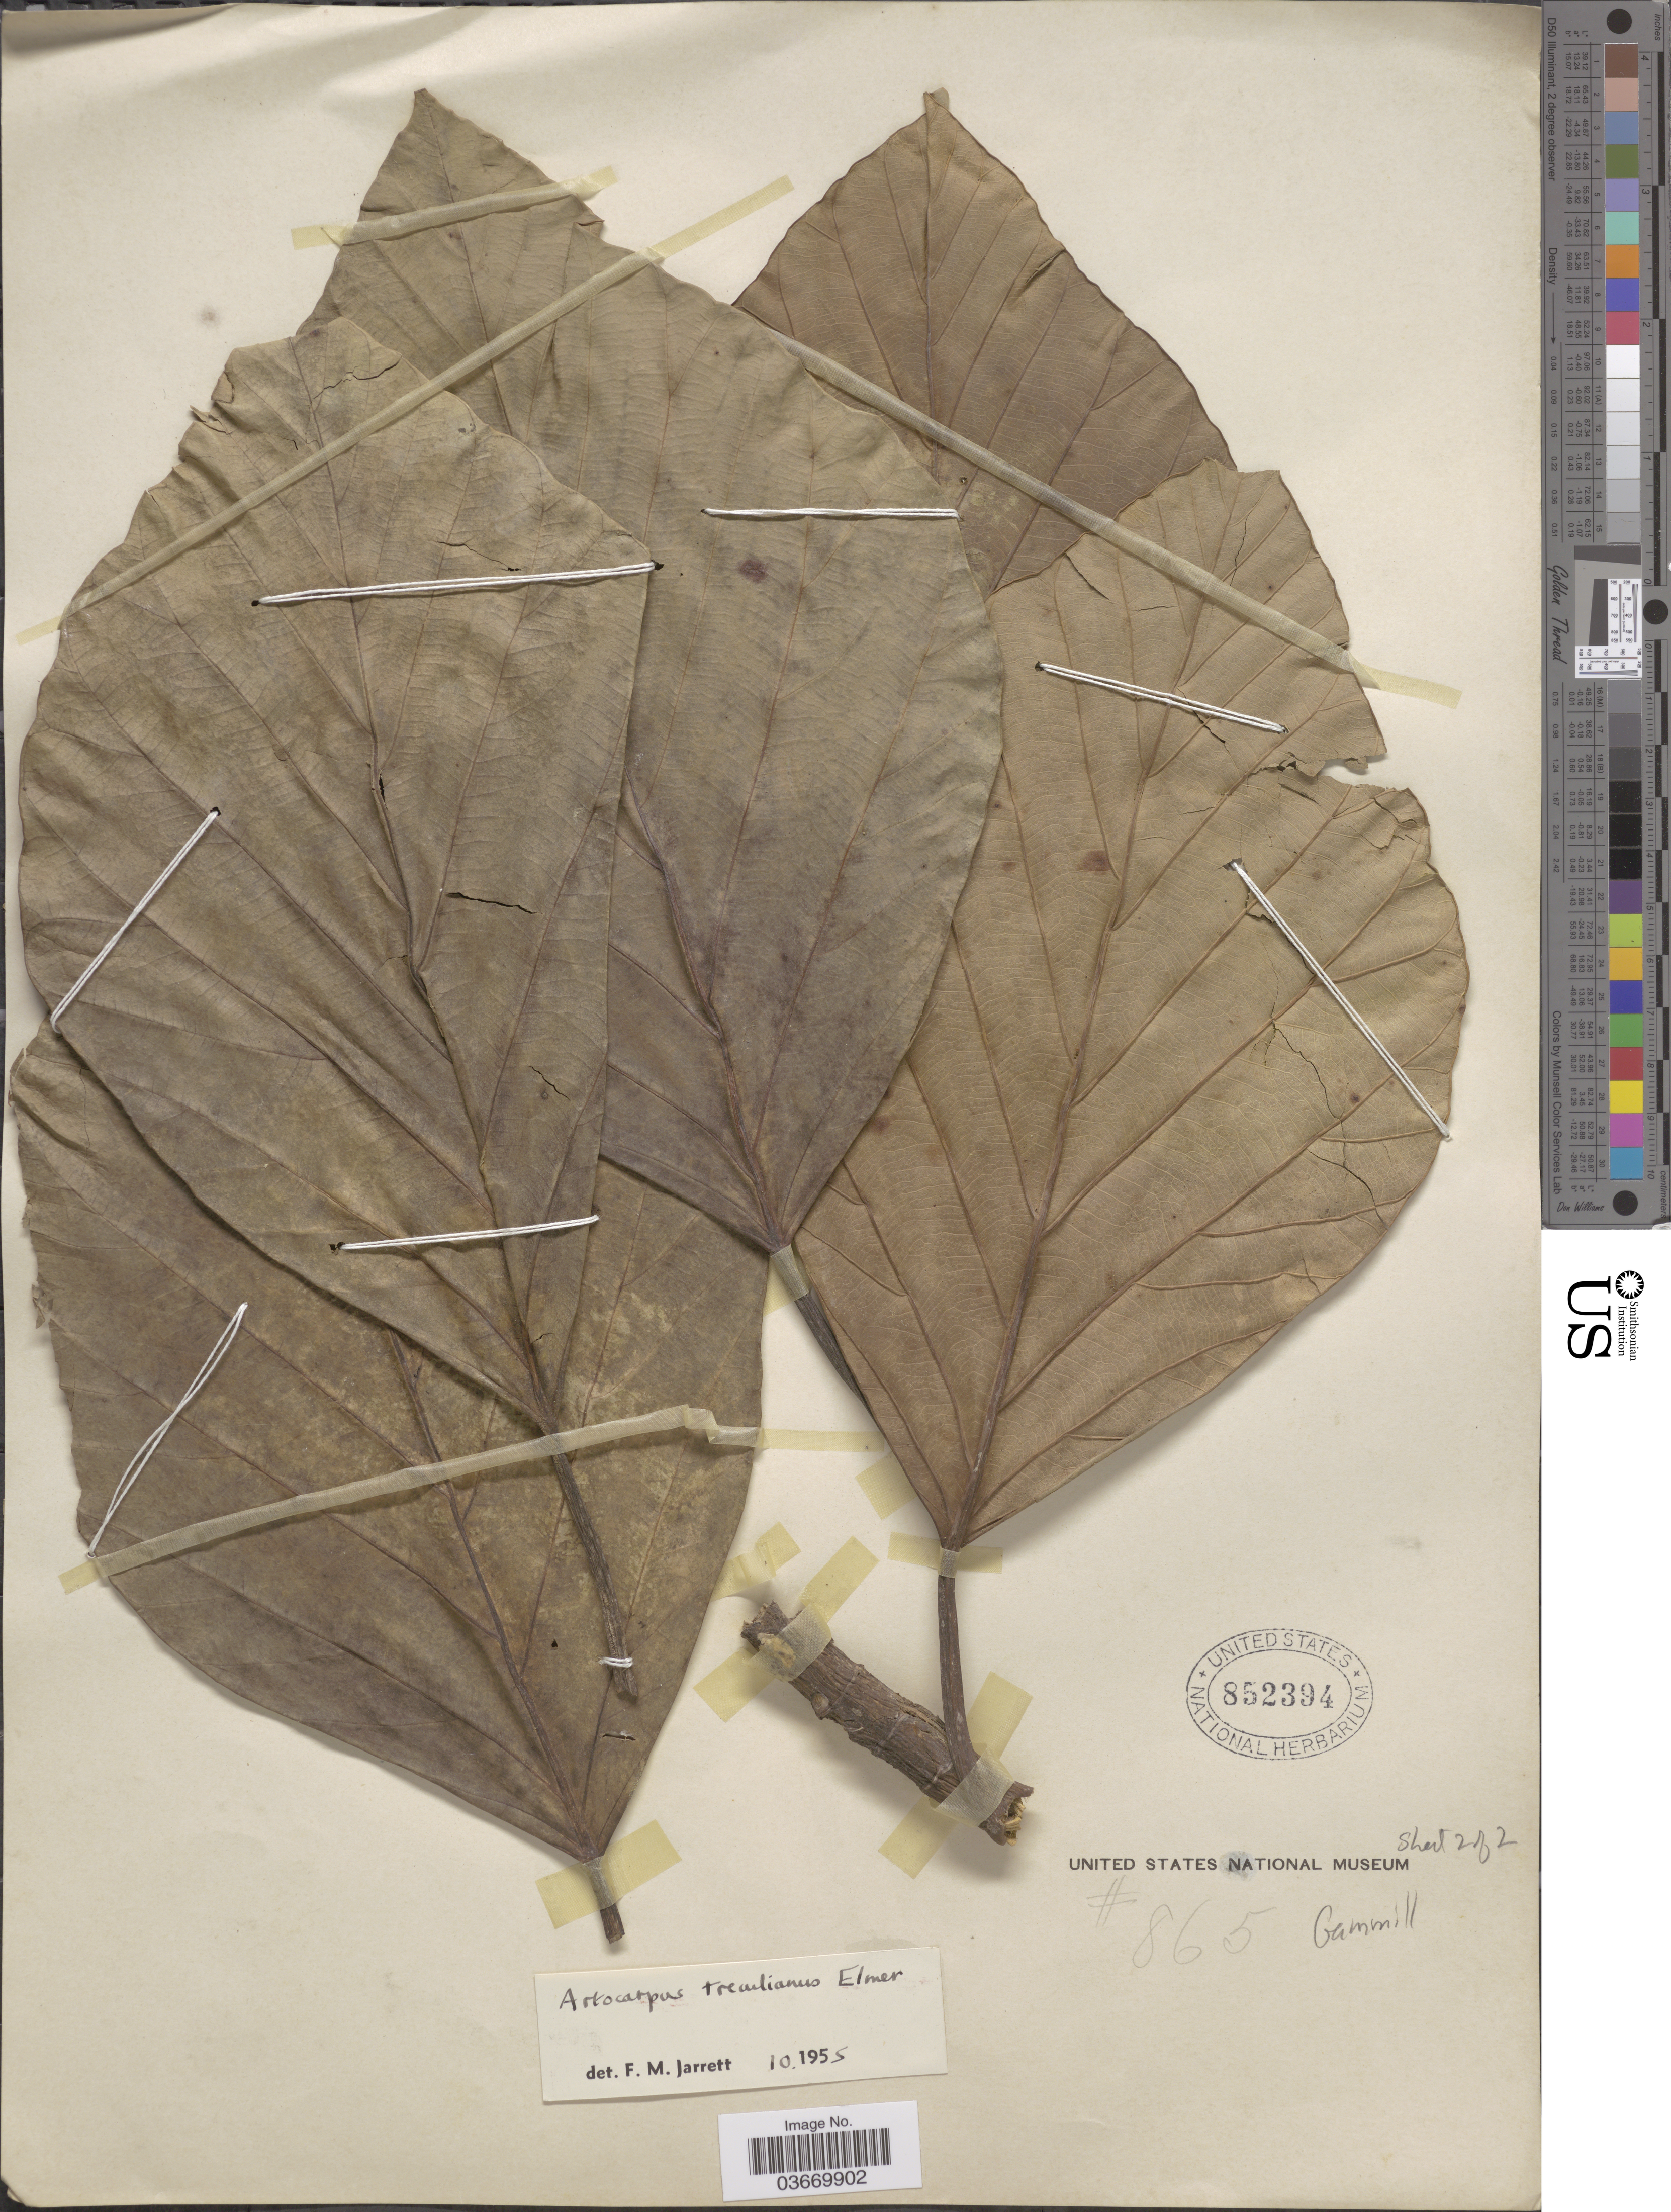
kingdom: Plantae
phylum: Tracheophyta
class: Magnoliopsida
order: Rosales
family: Moraceae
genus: Artocarpus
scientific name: Artocarpus treculianus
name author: Elmer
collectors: J. Gammill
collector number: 865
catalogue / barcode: US 852394